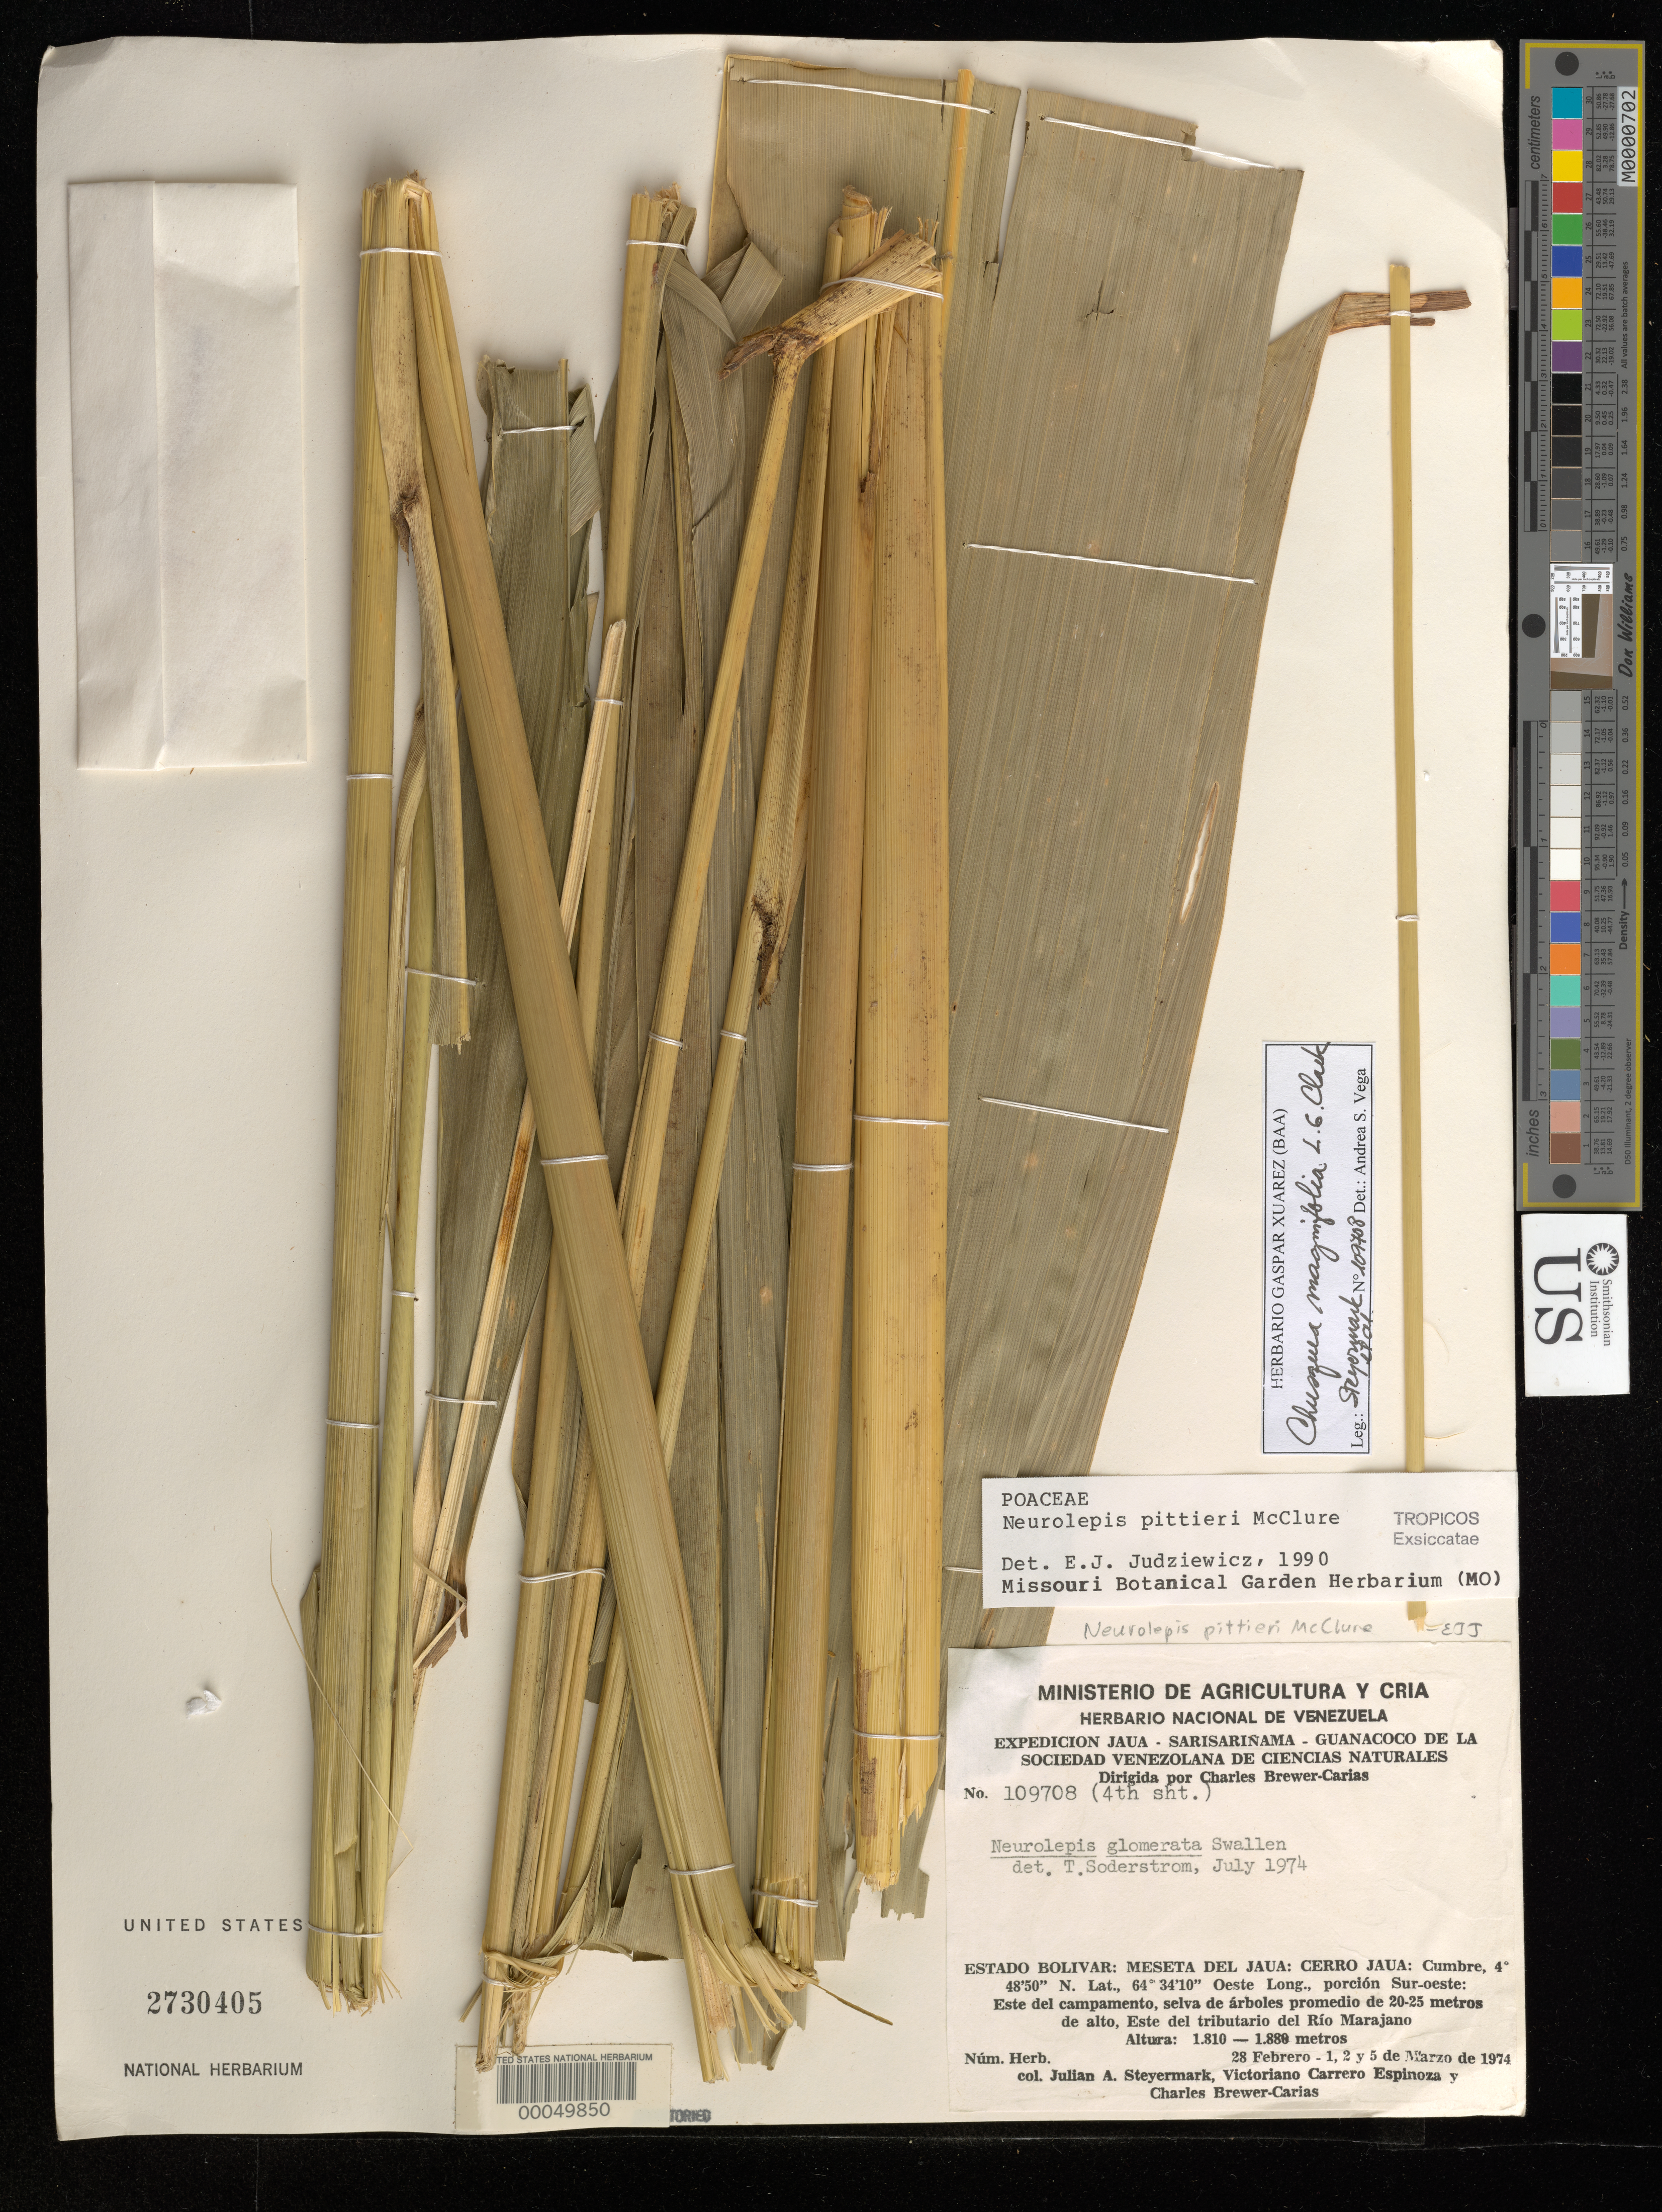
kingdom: Plantae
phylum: Tracheophyta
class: Liliopsida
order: Poales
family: Poaceae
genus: Chusquea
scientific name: Chusquea magnifolia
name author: L.G. Clark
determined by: Vega, A. S.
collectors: J. Steyermark, V. Carreño E. & C. Brewer-Carias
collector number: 109708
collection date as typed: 28 Feb 1974 to 05 Mar 1974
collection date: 1974-02-28/1974-03-05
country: Venezuela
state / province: Bolivar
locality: Meseta del java; cerro jaua; cumbre; este del campamento, este del tributario del rio marajano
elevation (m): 1810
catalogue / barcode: US 2730405